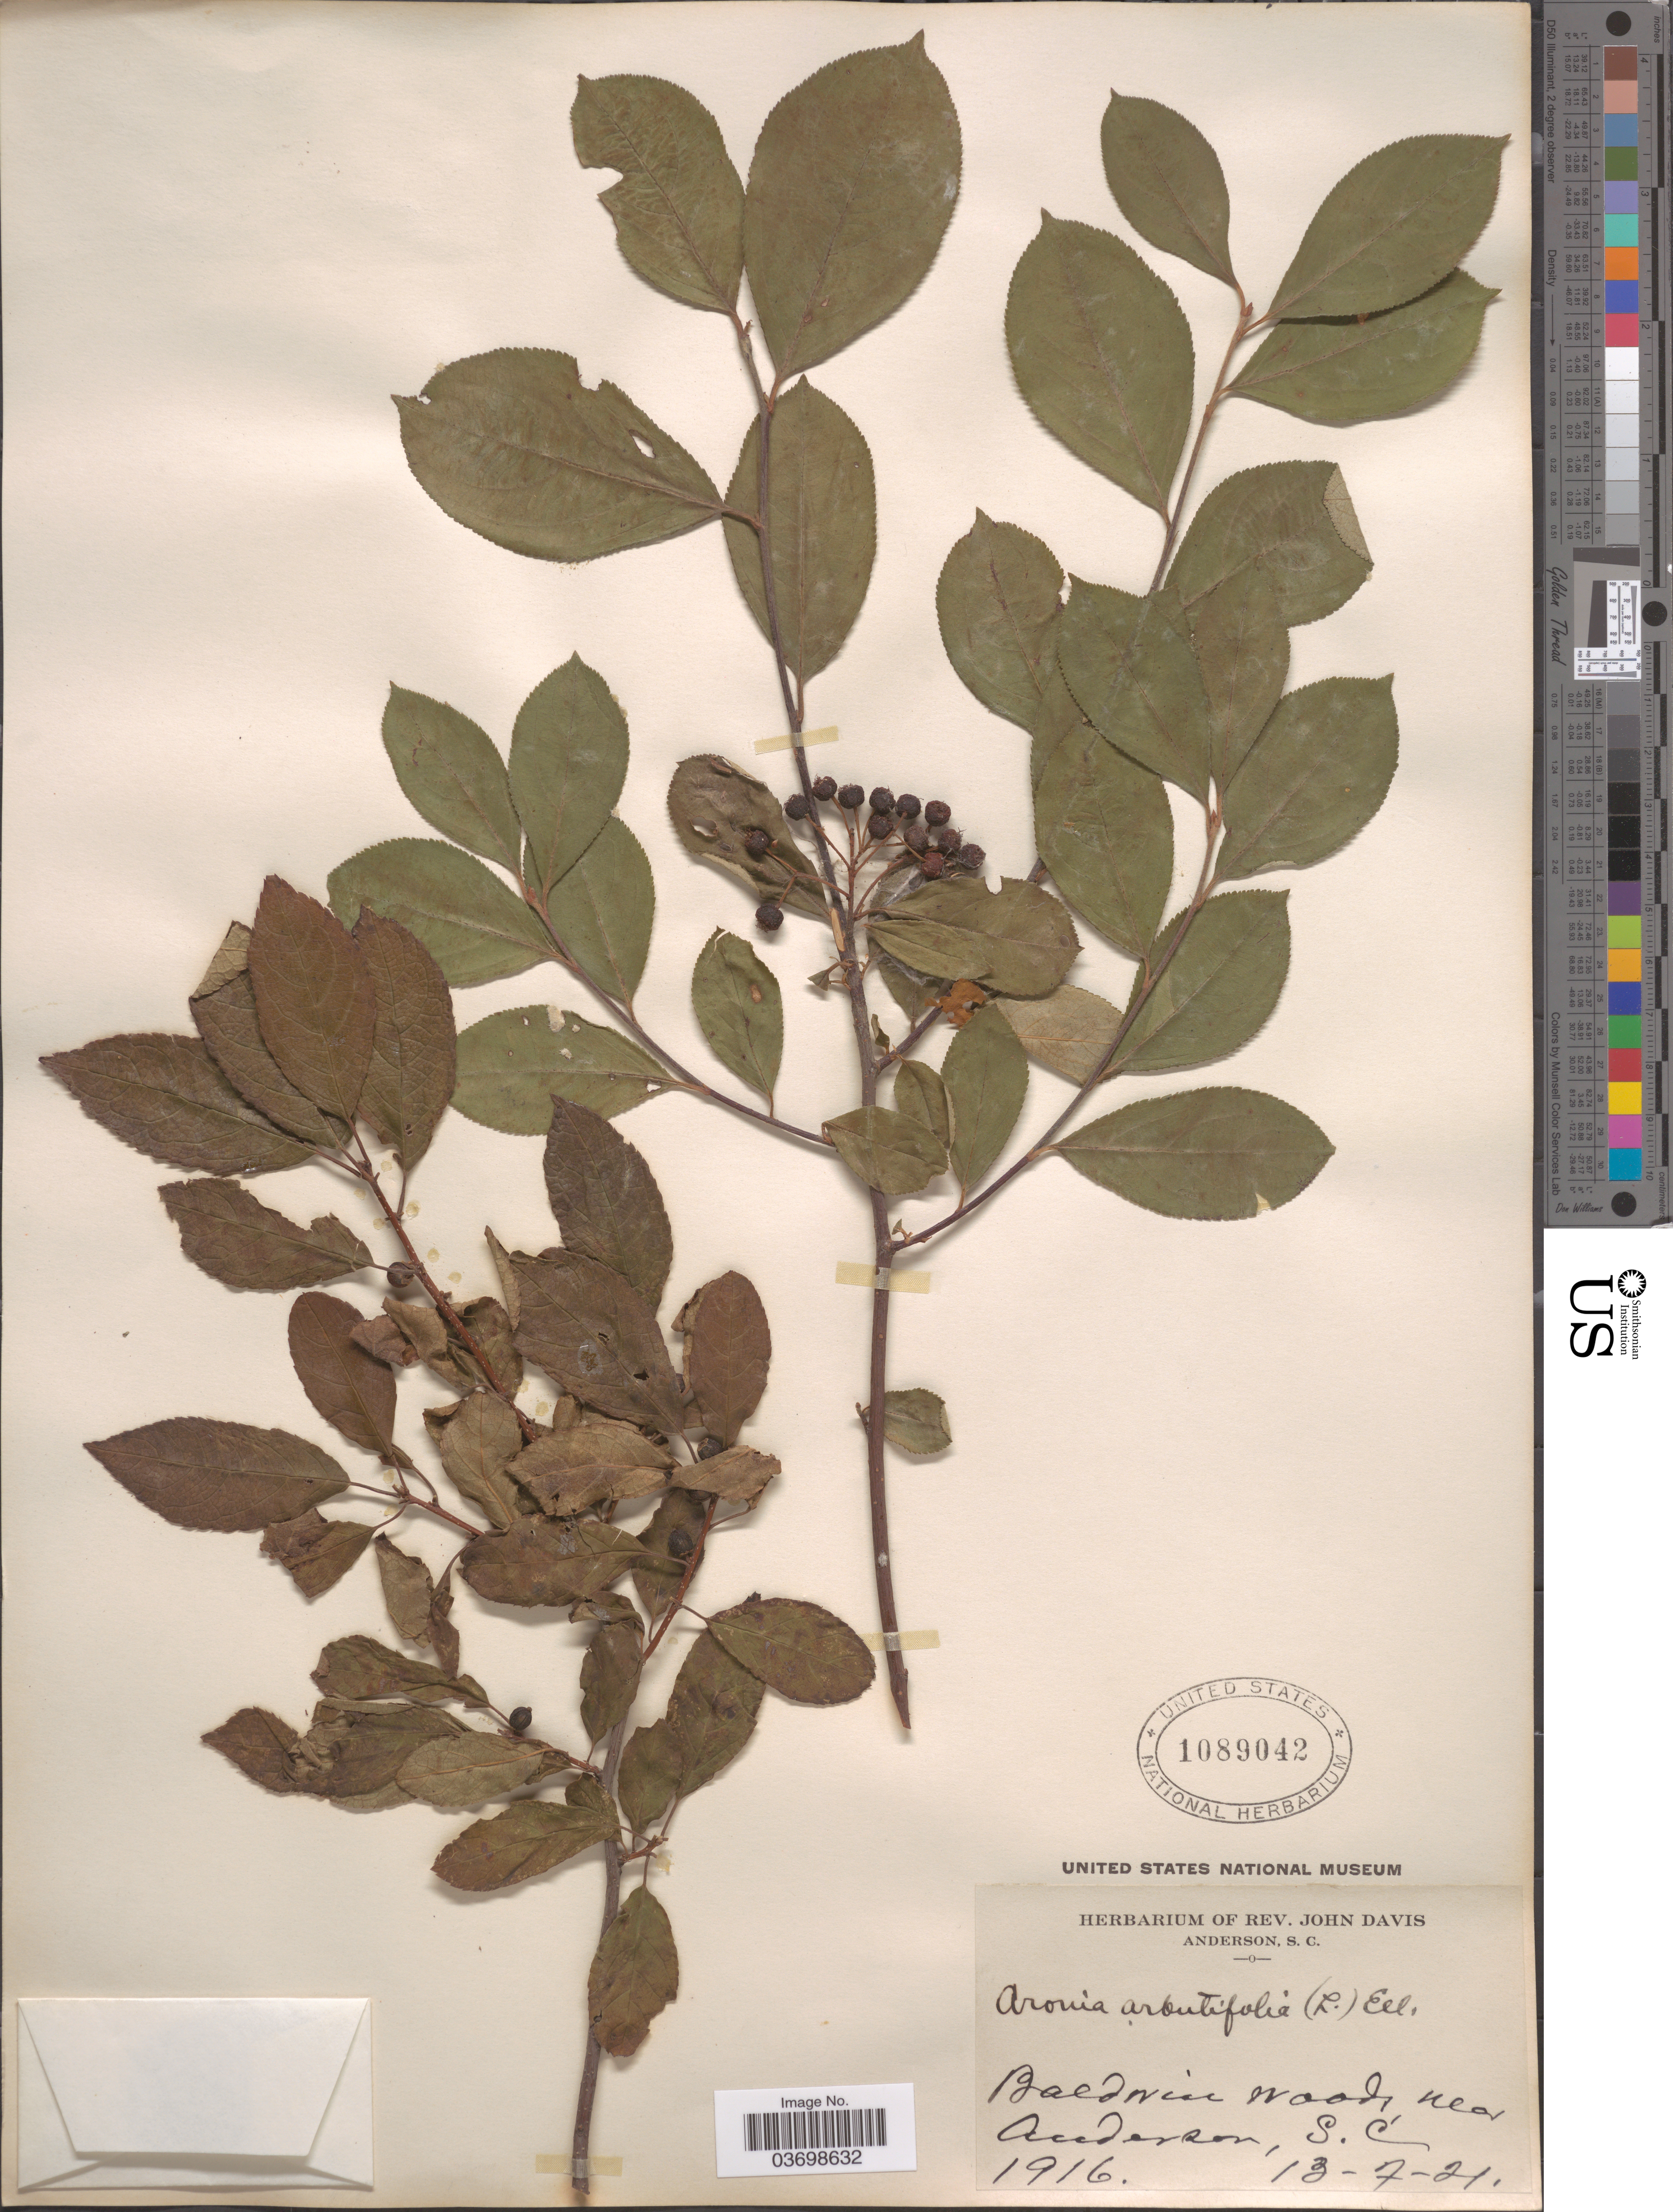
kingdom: Plantae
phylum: Tracheophyta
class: Magnoliopsida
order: Rosales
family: Rosaceae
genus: Aronia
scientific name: Aronia x prunifolia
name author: (Marshall) Rehder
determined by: Strong, Mark T., (BOT), Smithsonian Institution - National Museum of Natural History (UNITED STATES)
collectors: ex herb. Rev. John Davis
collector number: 1916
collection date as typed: Transcribed d/m/y: 13/7/21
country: United States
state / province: South Carolina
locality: Baldwin woods, near Anderson.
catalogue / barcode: US 1089042